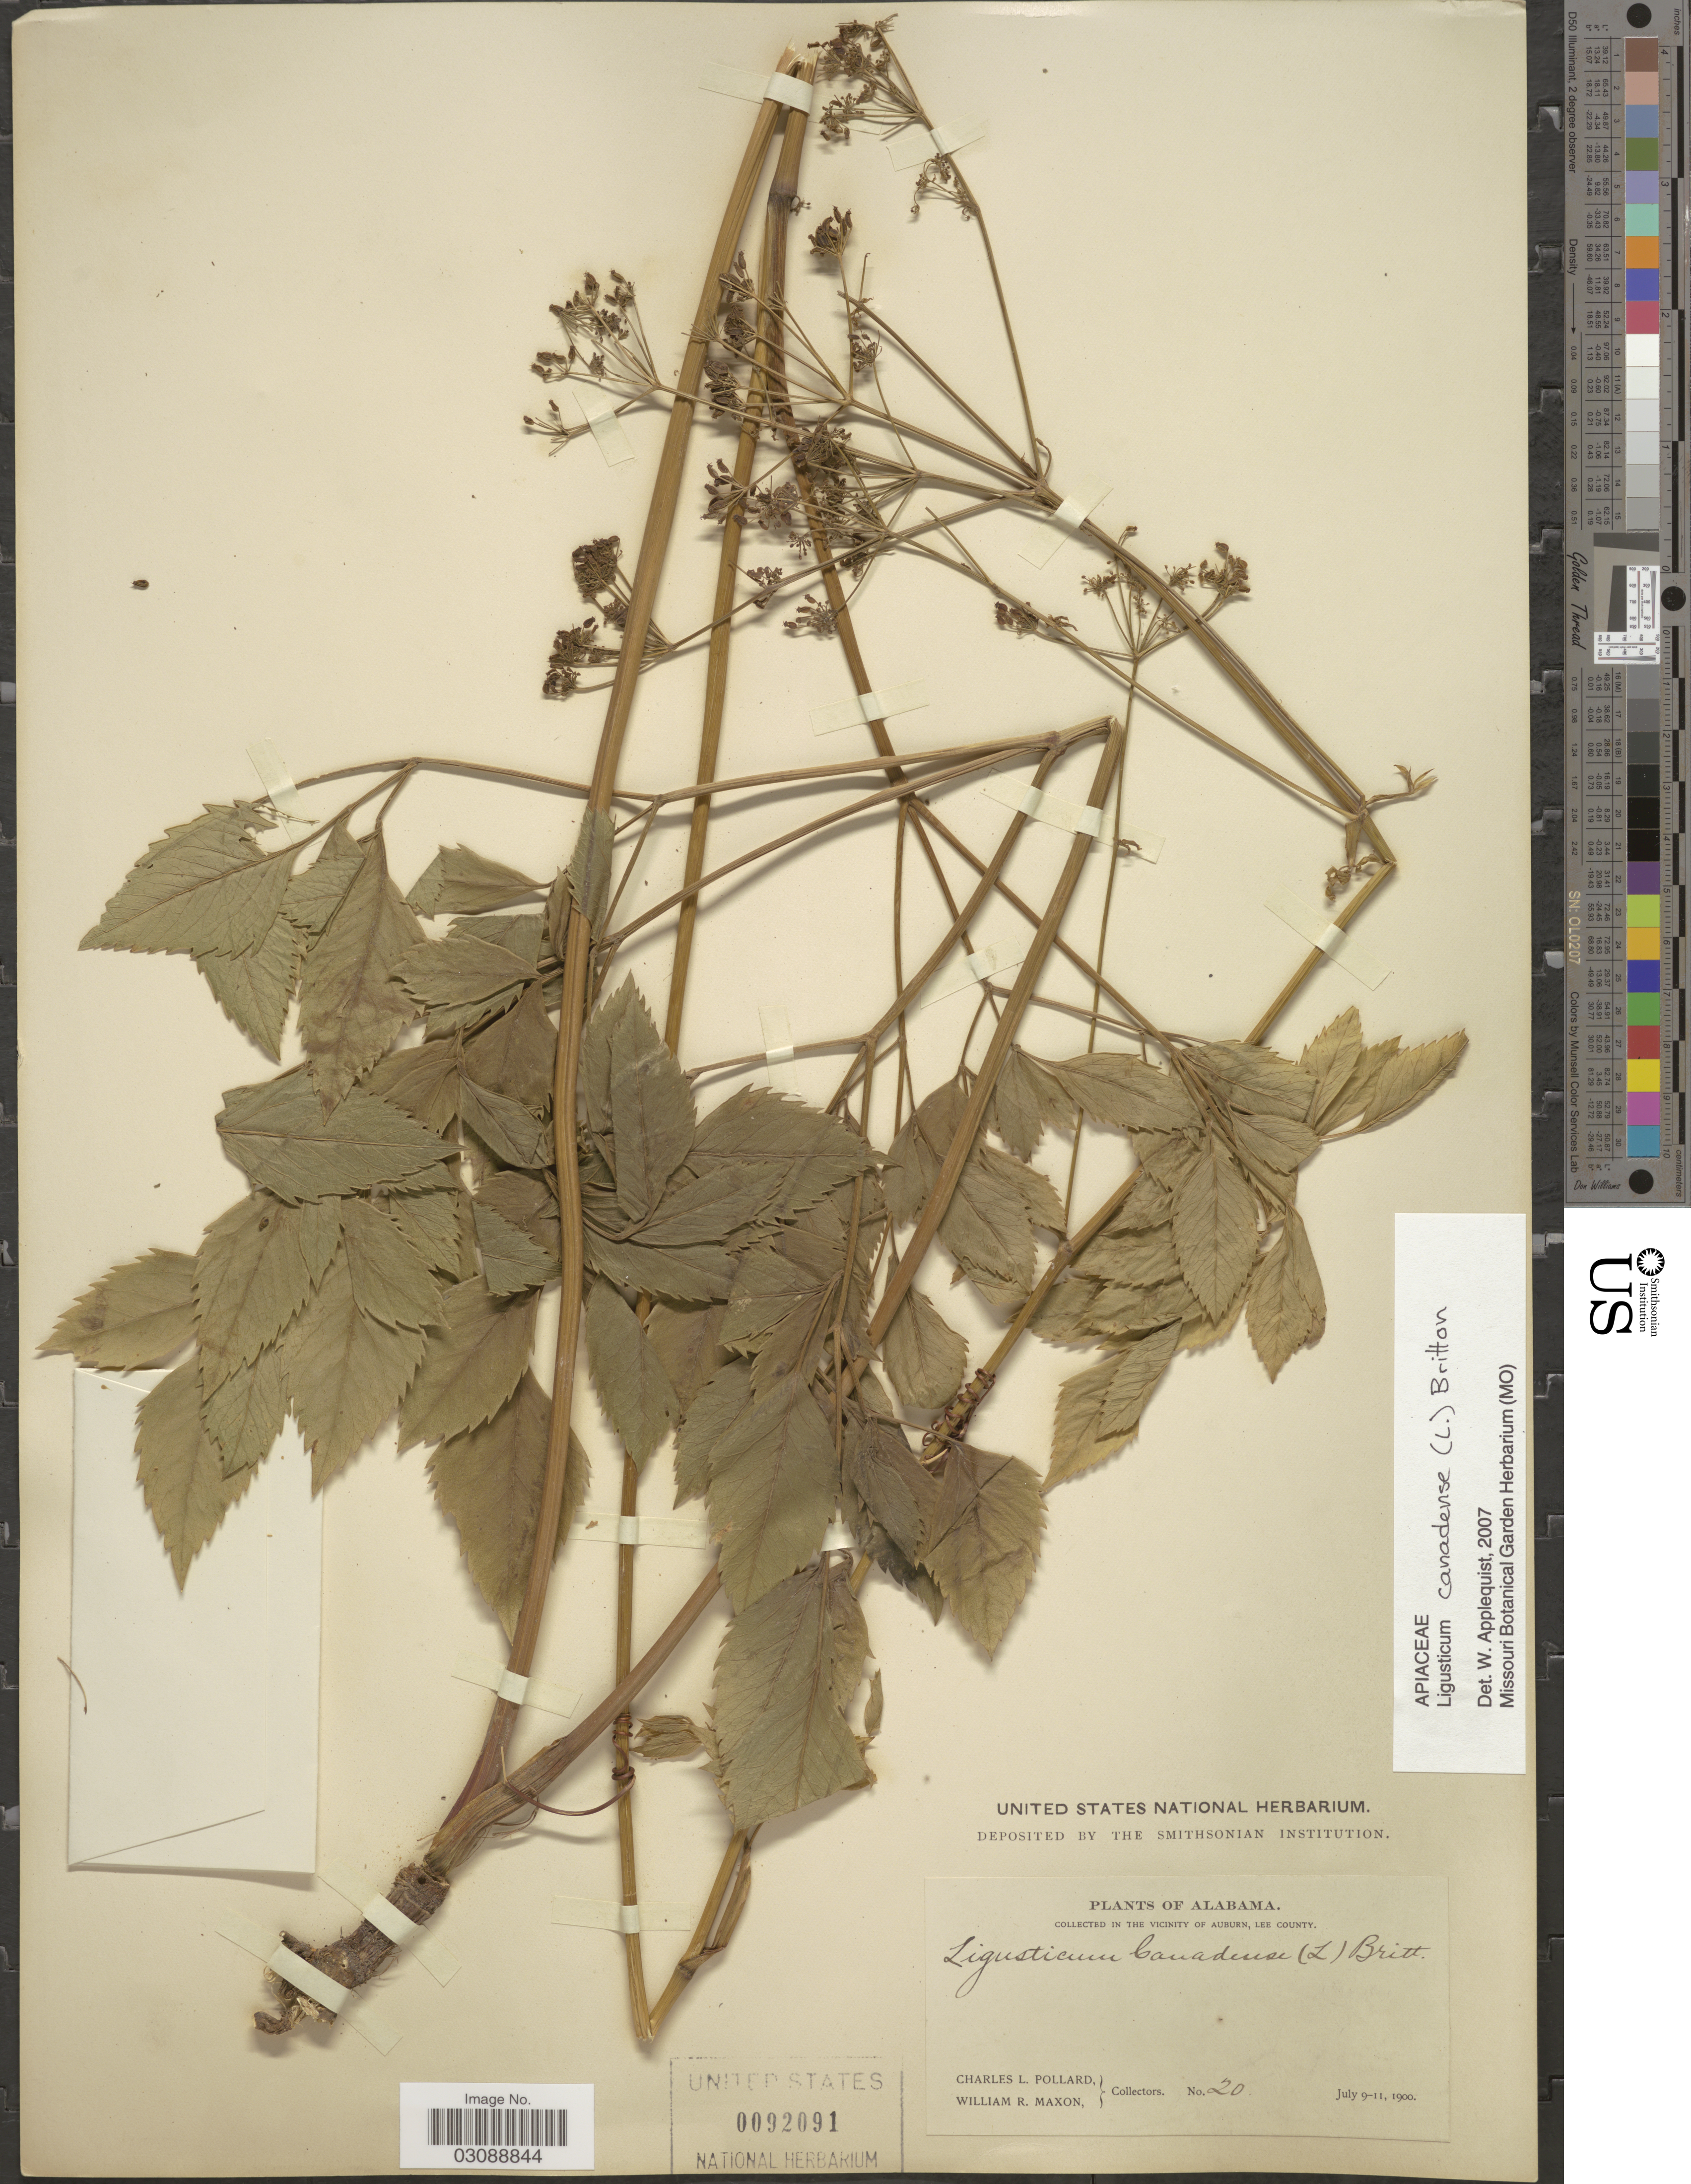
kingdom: Plantae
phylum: Tracheophyta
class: Magnoliopsida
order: Apiales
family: Apiaceae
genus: Ligusticum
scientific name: Ligusticum canadense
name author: (L.) Britton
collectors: C. L. Pollard & W. R. Maxon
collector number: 20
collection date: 1900-07-09/1900-07-11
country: United States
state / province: Alabama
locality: In the Vicinity of Auburn, Lee County.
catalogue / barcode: US 92091